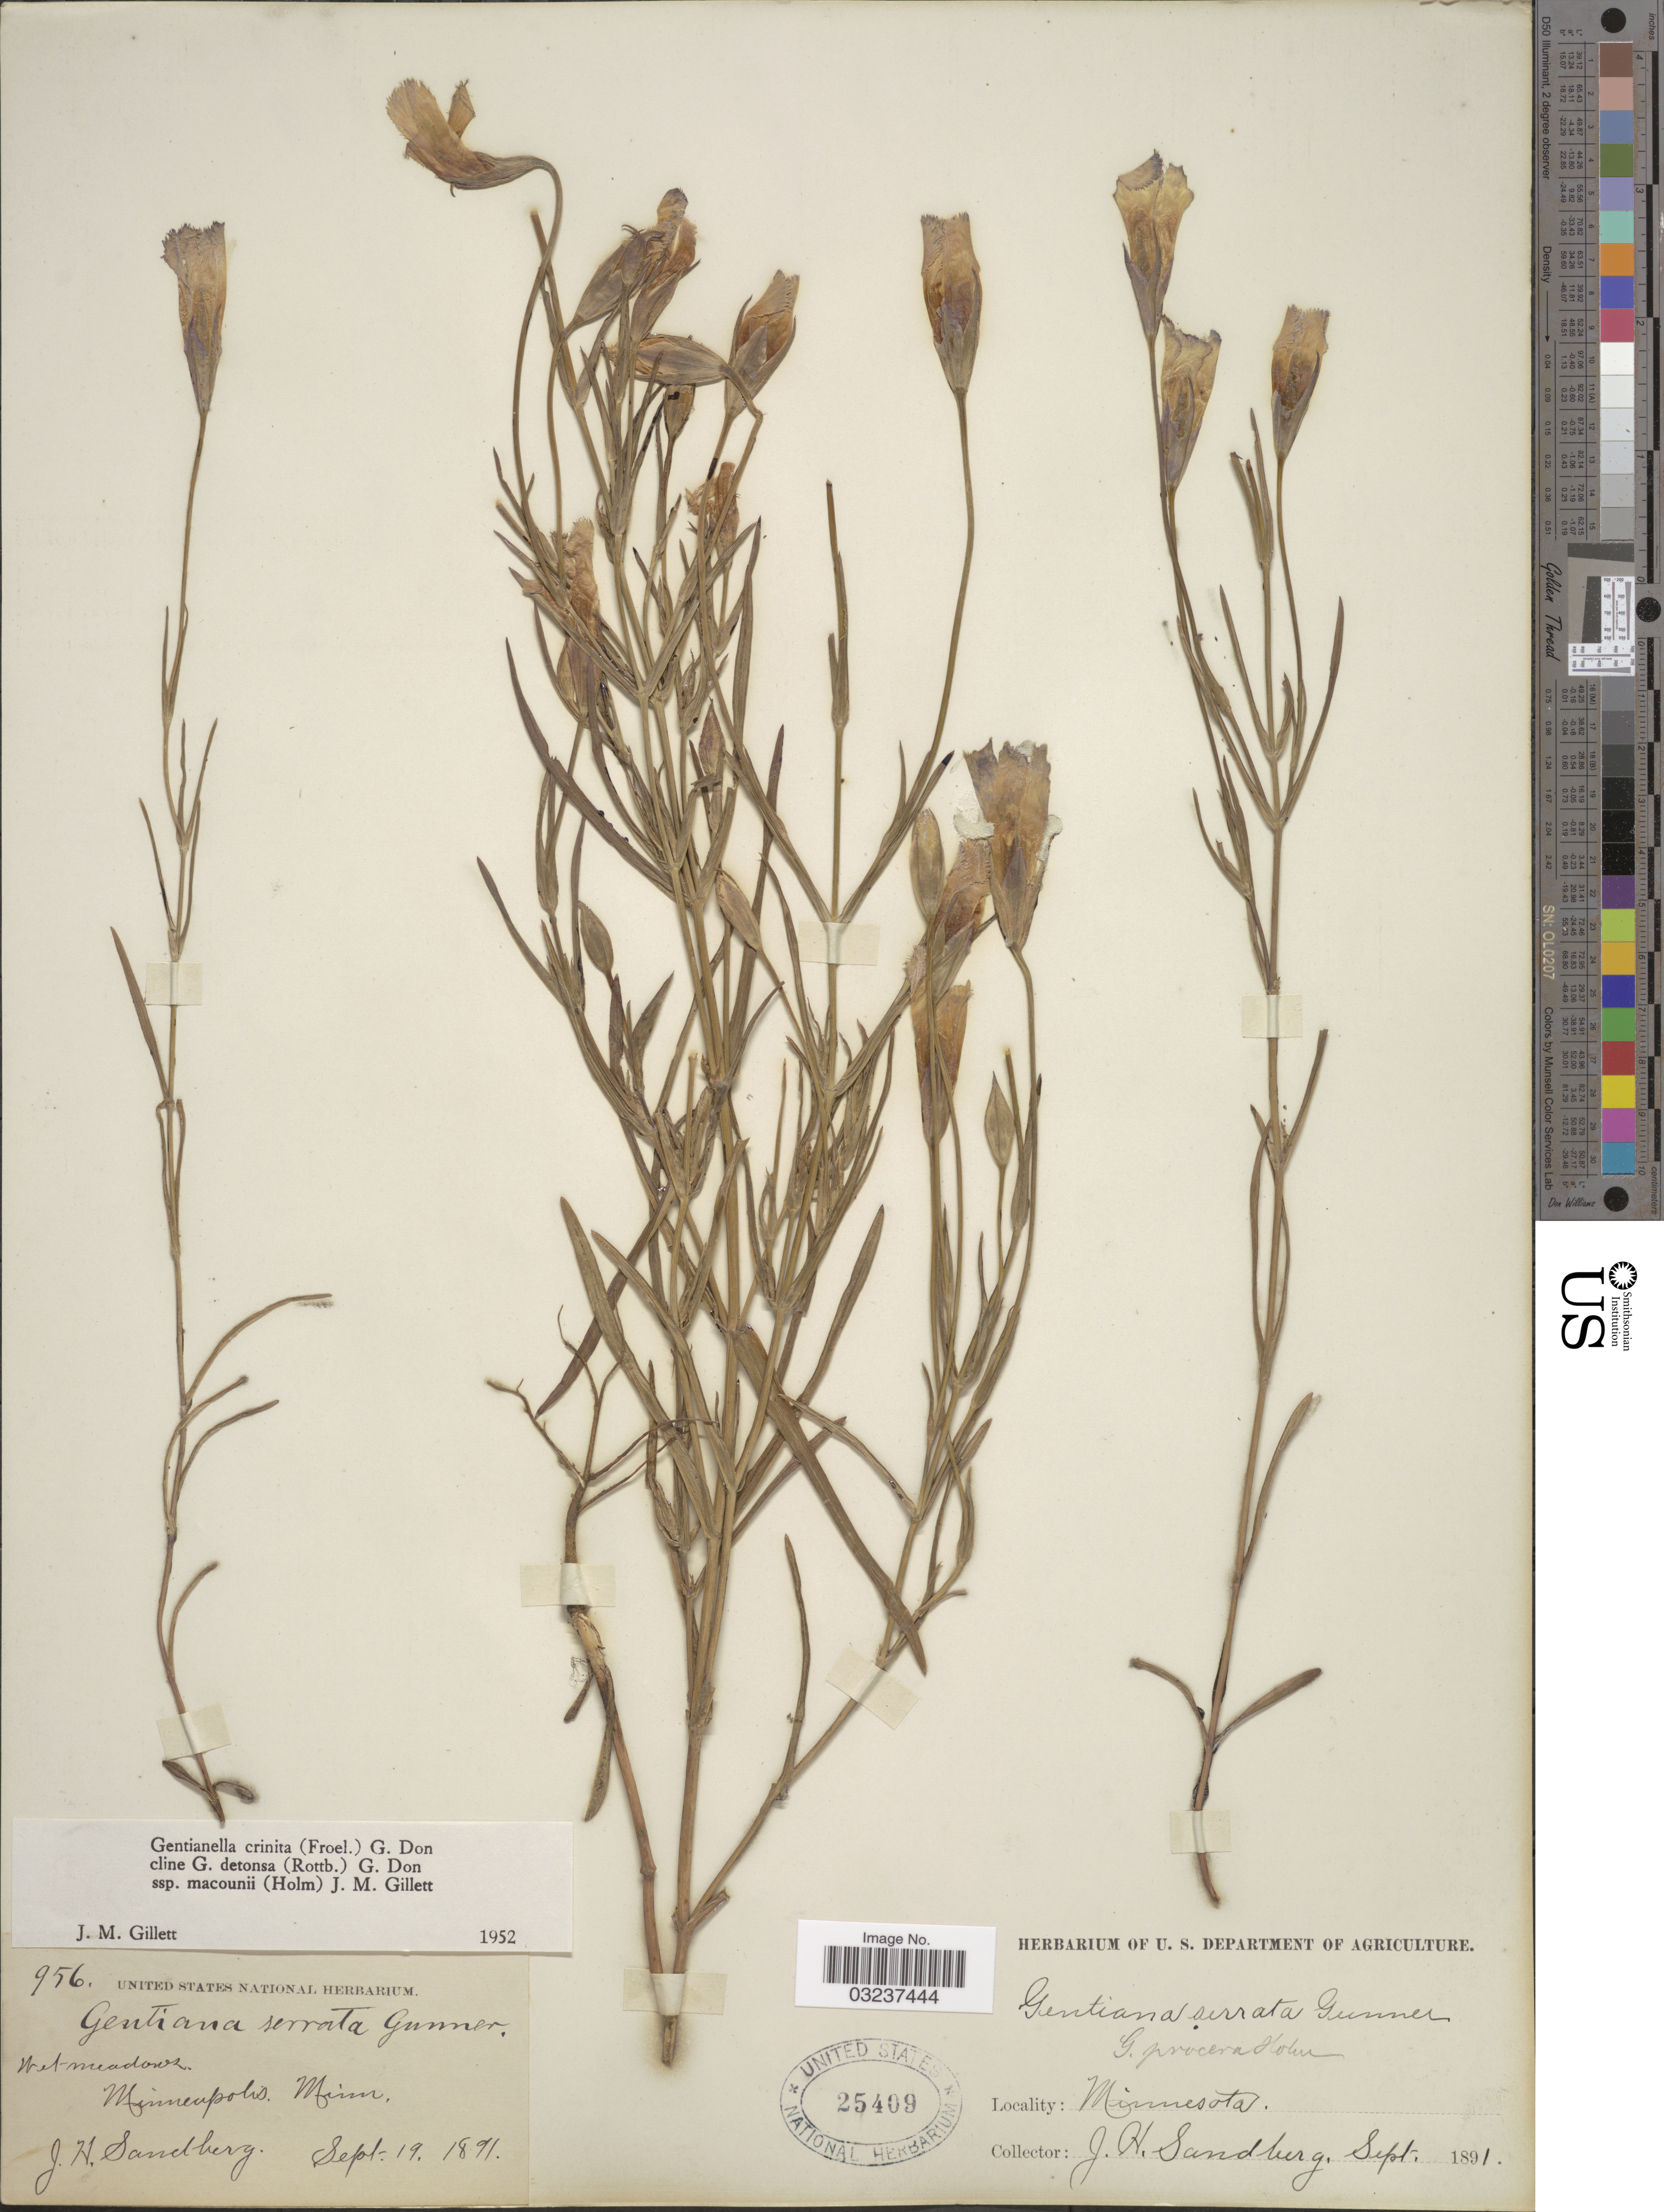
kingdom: Plantae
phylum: Tracheophyta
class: Magnoliopsida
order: Gentianales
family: Gentianaceae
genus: Gentianella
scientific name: Gentianella crinita subsp. macounii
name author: (Holm) J.M. Gillett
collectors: J. H. Sandberg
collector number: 956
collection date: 1891-09-19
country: United States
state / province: Minnesota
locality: Minneapolis. Minn.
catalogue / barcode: US 25409